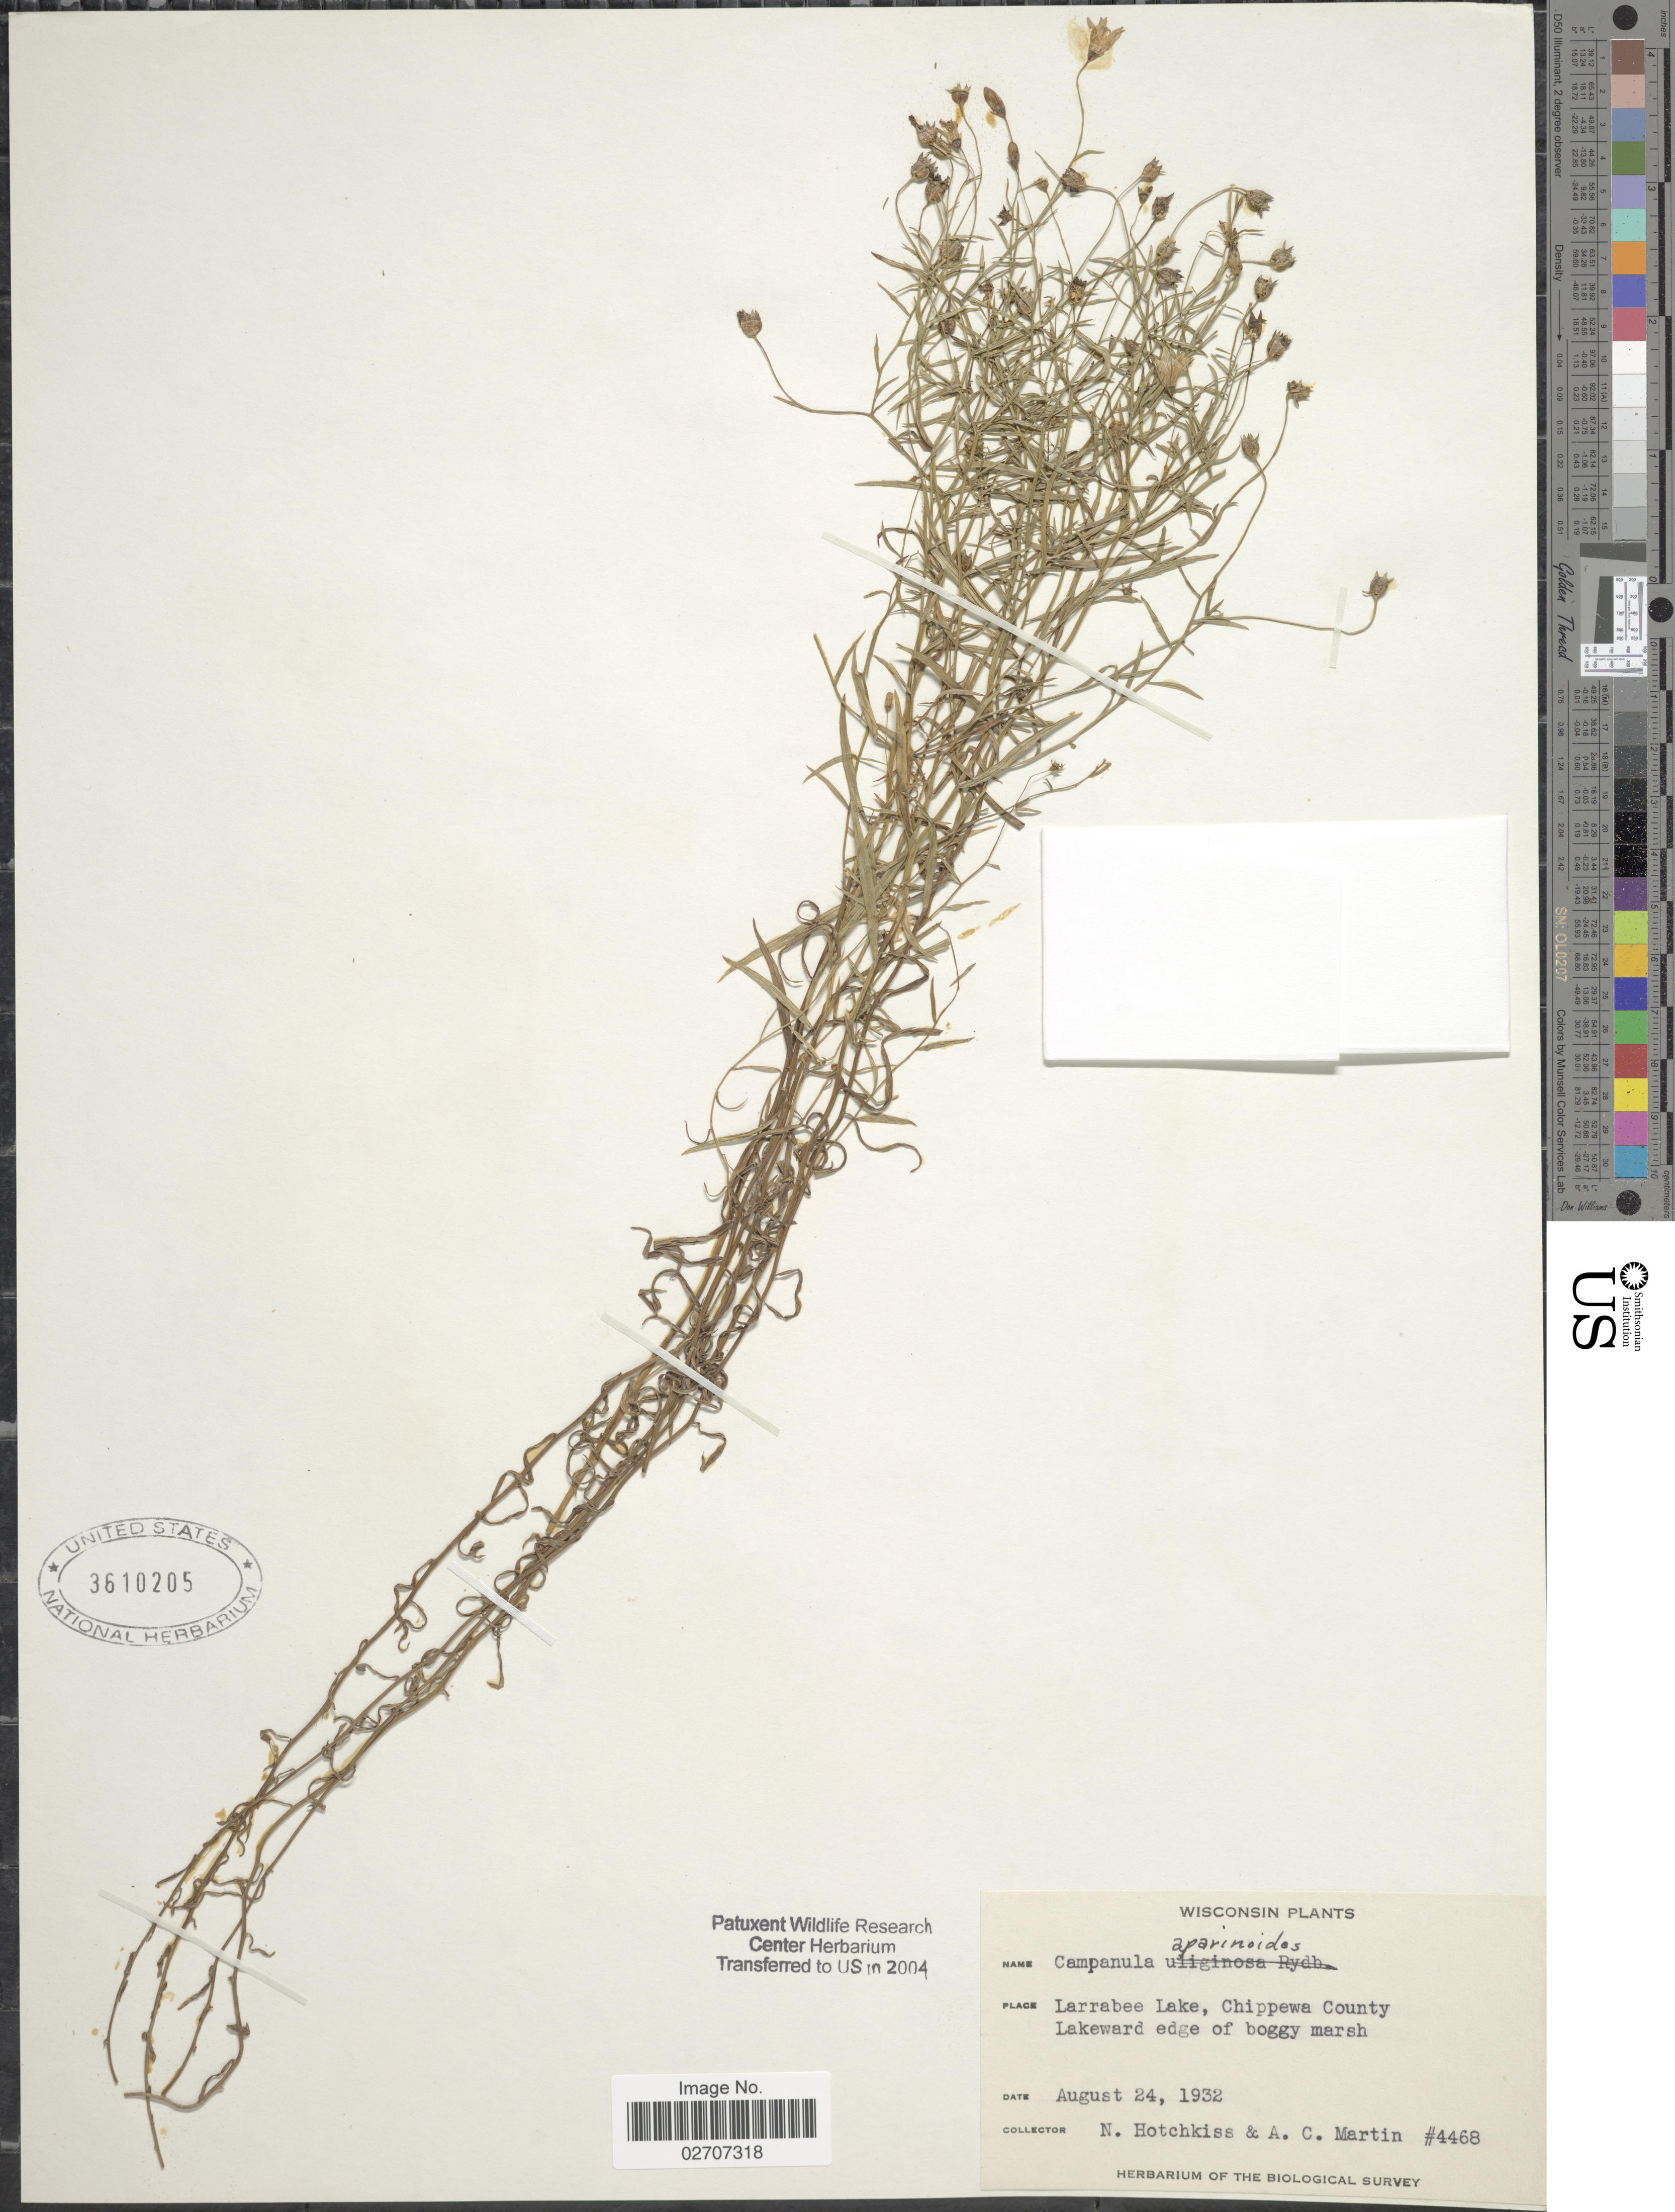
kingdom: Plantae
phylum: Tracheophyta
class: Magnoliopsida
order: Asterales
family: Campanulaceae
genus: Campanula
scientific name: Campanula aparinoides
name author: Pursh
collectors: N. Hotchkiss & A. C. Martin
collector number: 4468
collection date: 1932-08-24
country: United States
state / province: Wisconsin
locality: Larrabee Lake, Chippewa County, Lakeward edge of boggy marsh.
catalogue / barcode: US 3610205